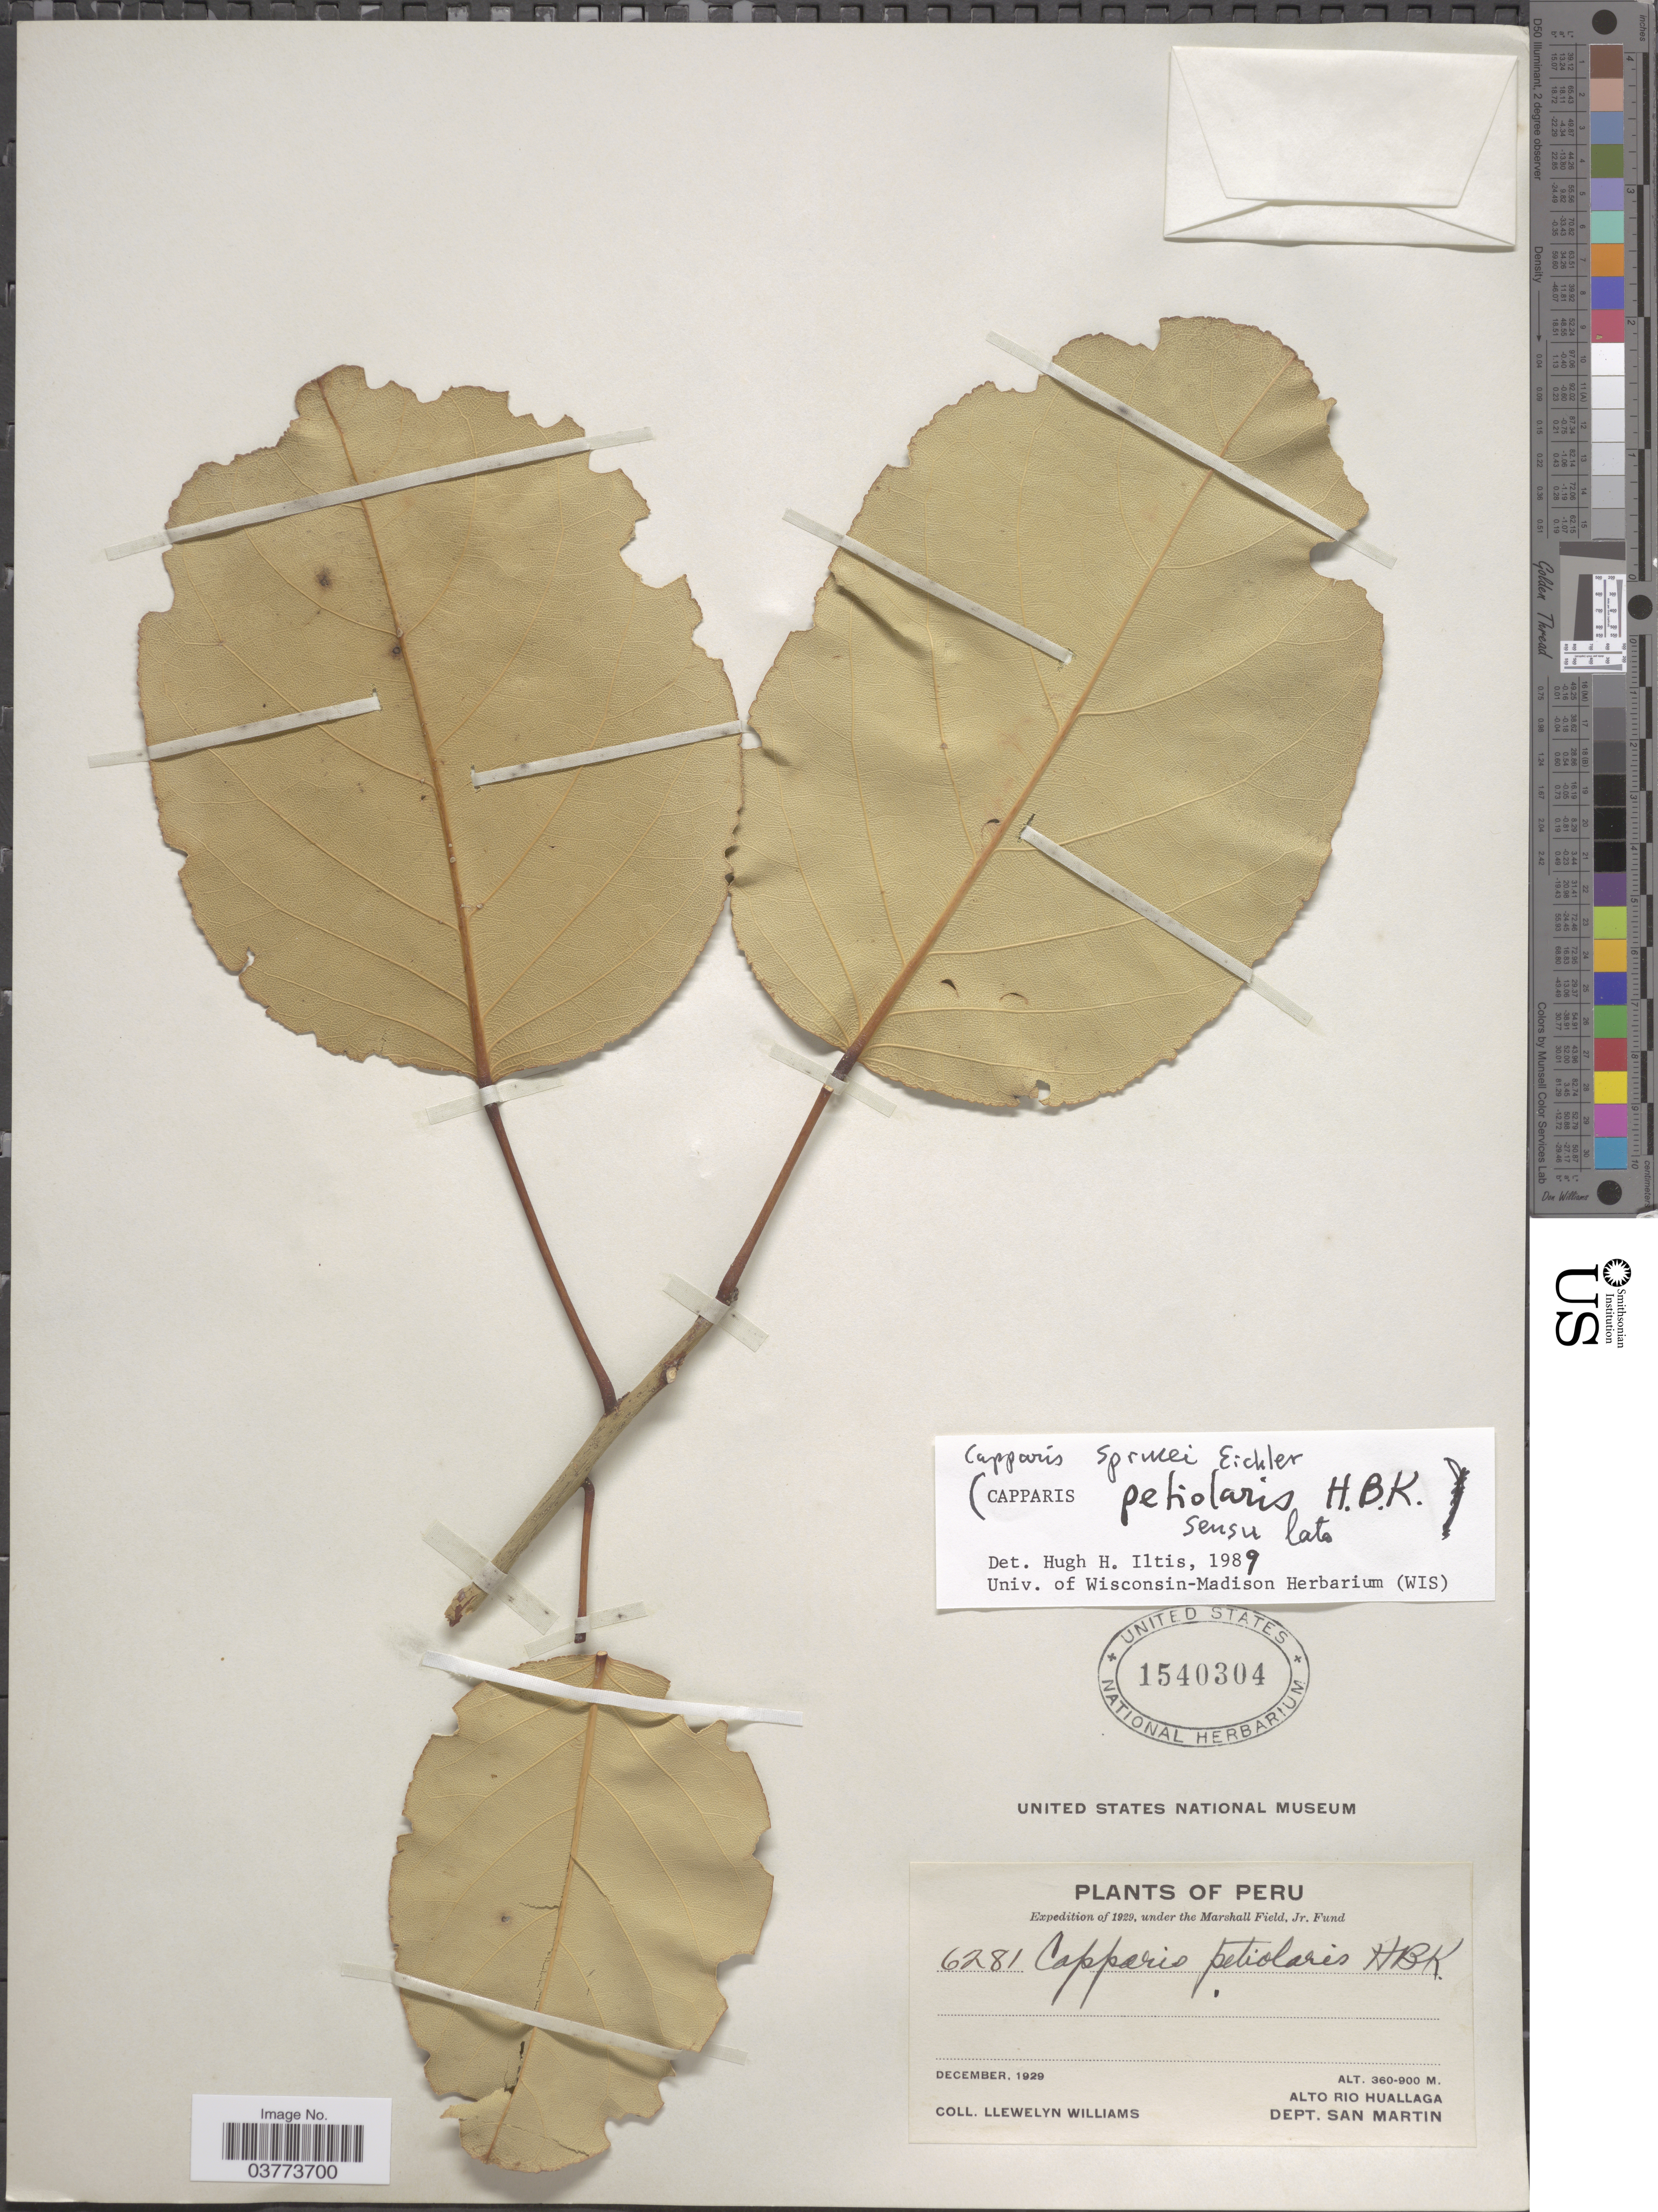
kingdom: Plantae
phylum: Tracheophyta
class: Magnoliopsida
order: Brassicales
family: Capparaceae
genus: Capparidastrum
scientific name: Capparidastrum sprucei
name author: (Eichler) Hutch.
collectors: Ll. Williams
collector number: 6281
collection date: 1929-12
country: Peru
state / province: San Martín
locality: Alto Rio Huallaga. Dept. San Martin.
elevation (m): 360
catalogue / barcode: US 1540304